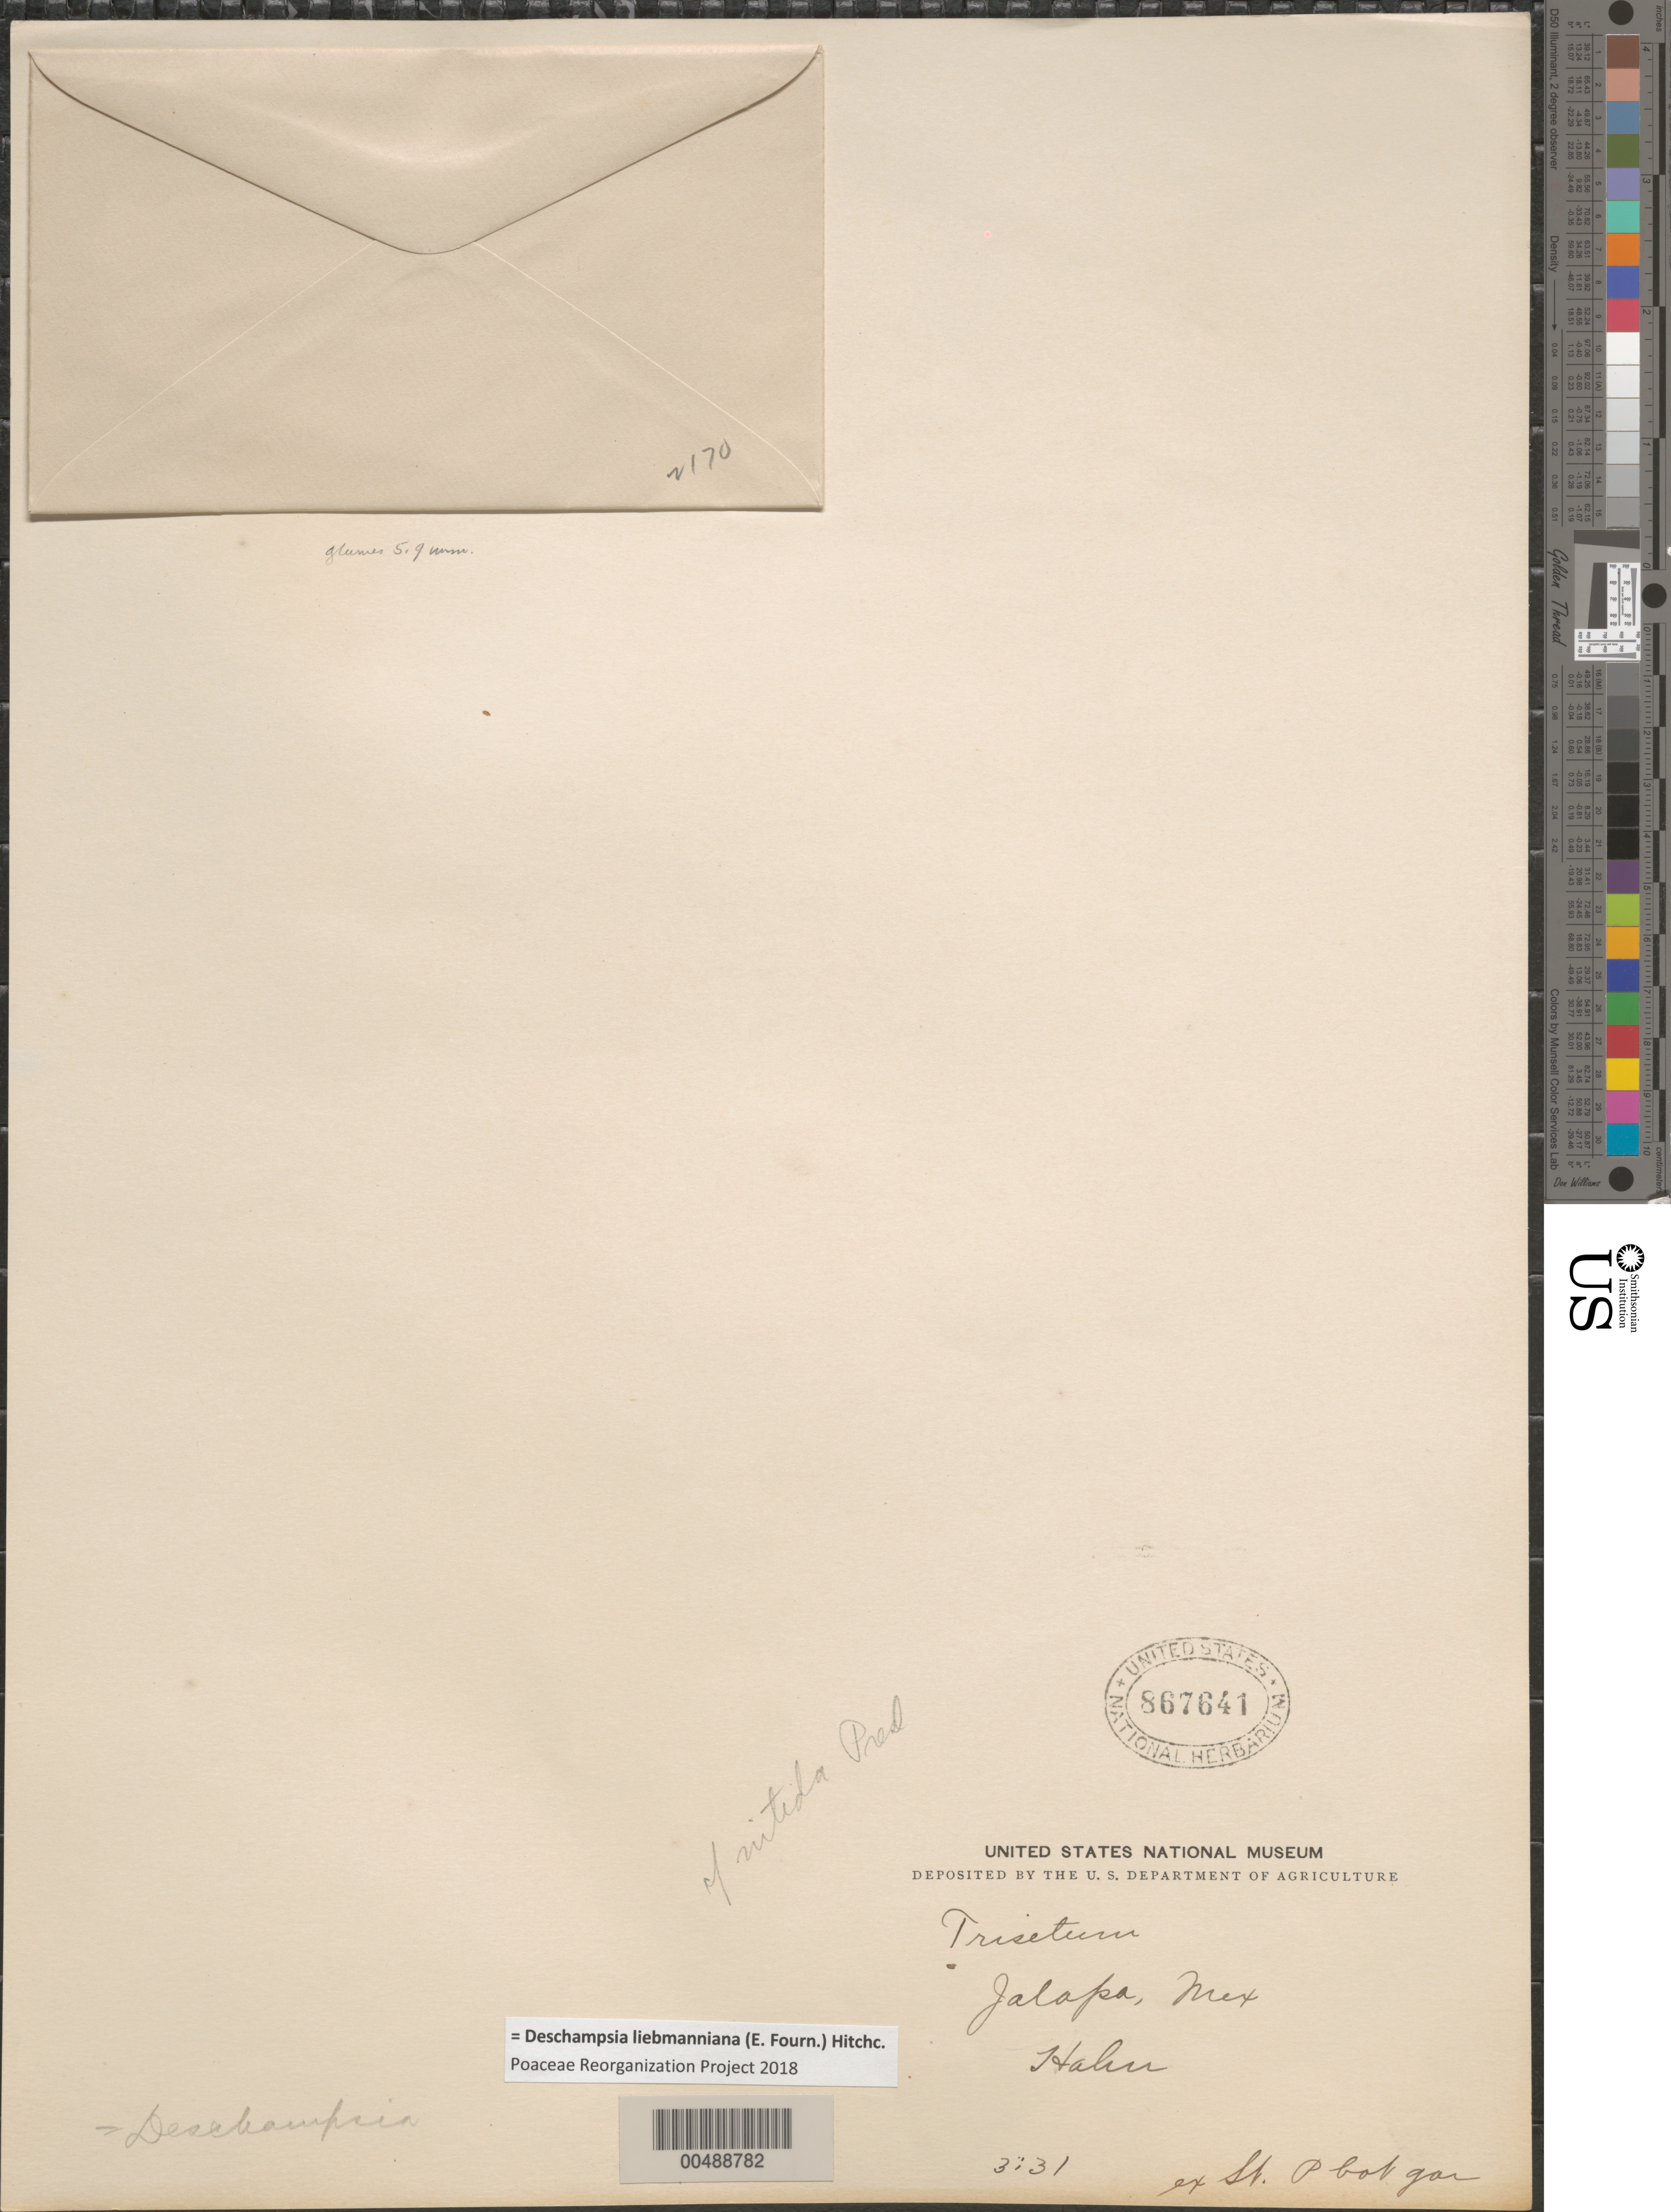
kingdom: Plantae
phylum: Tracheophyta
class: Liliopsida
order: Poales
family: Poaceae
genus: Deschampsia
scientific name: Deschampsia liebmanniana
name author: (E. Fourn.) Hitchc.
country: Mexico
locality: Jalapa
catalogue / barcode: US 867641